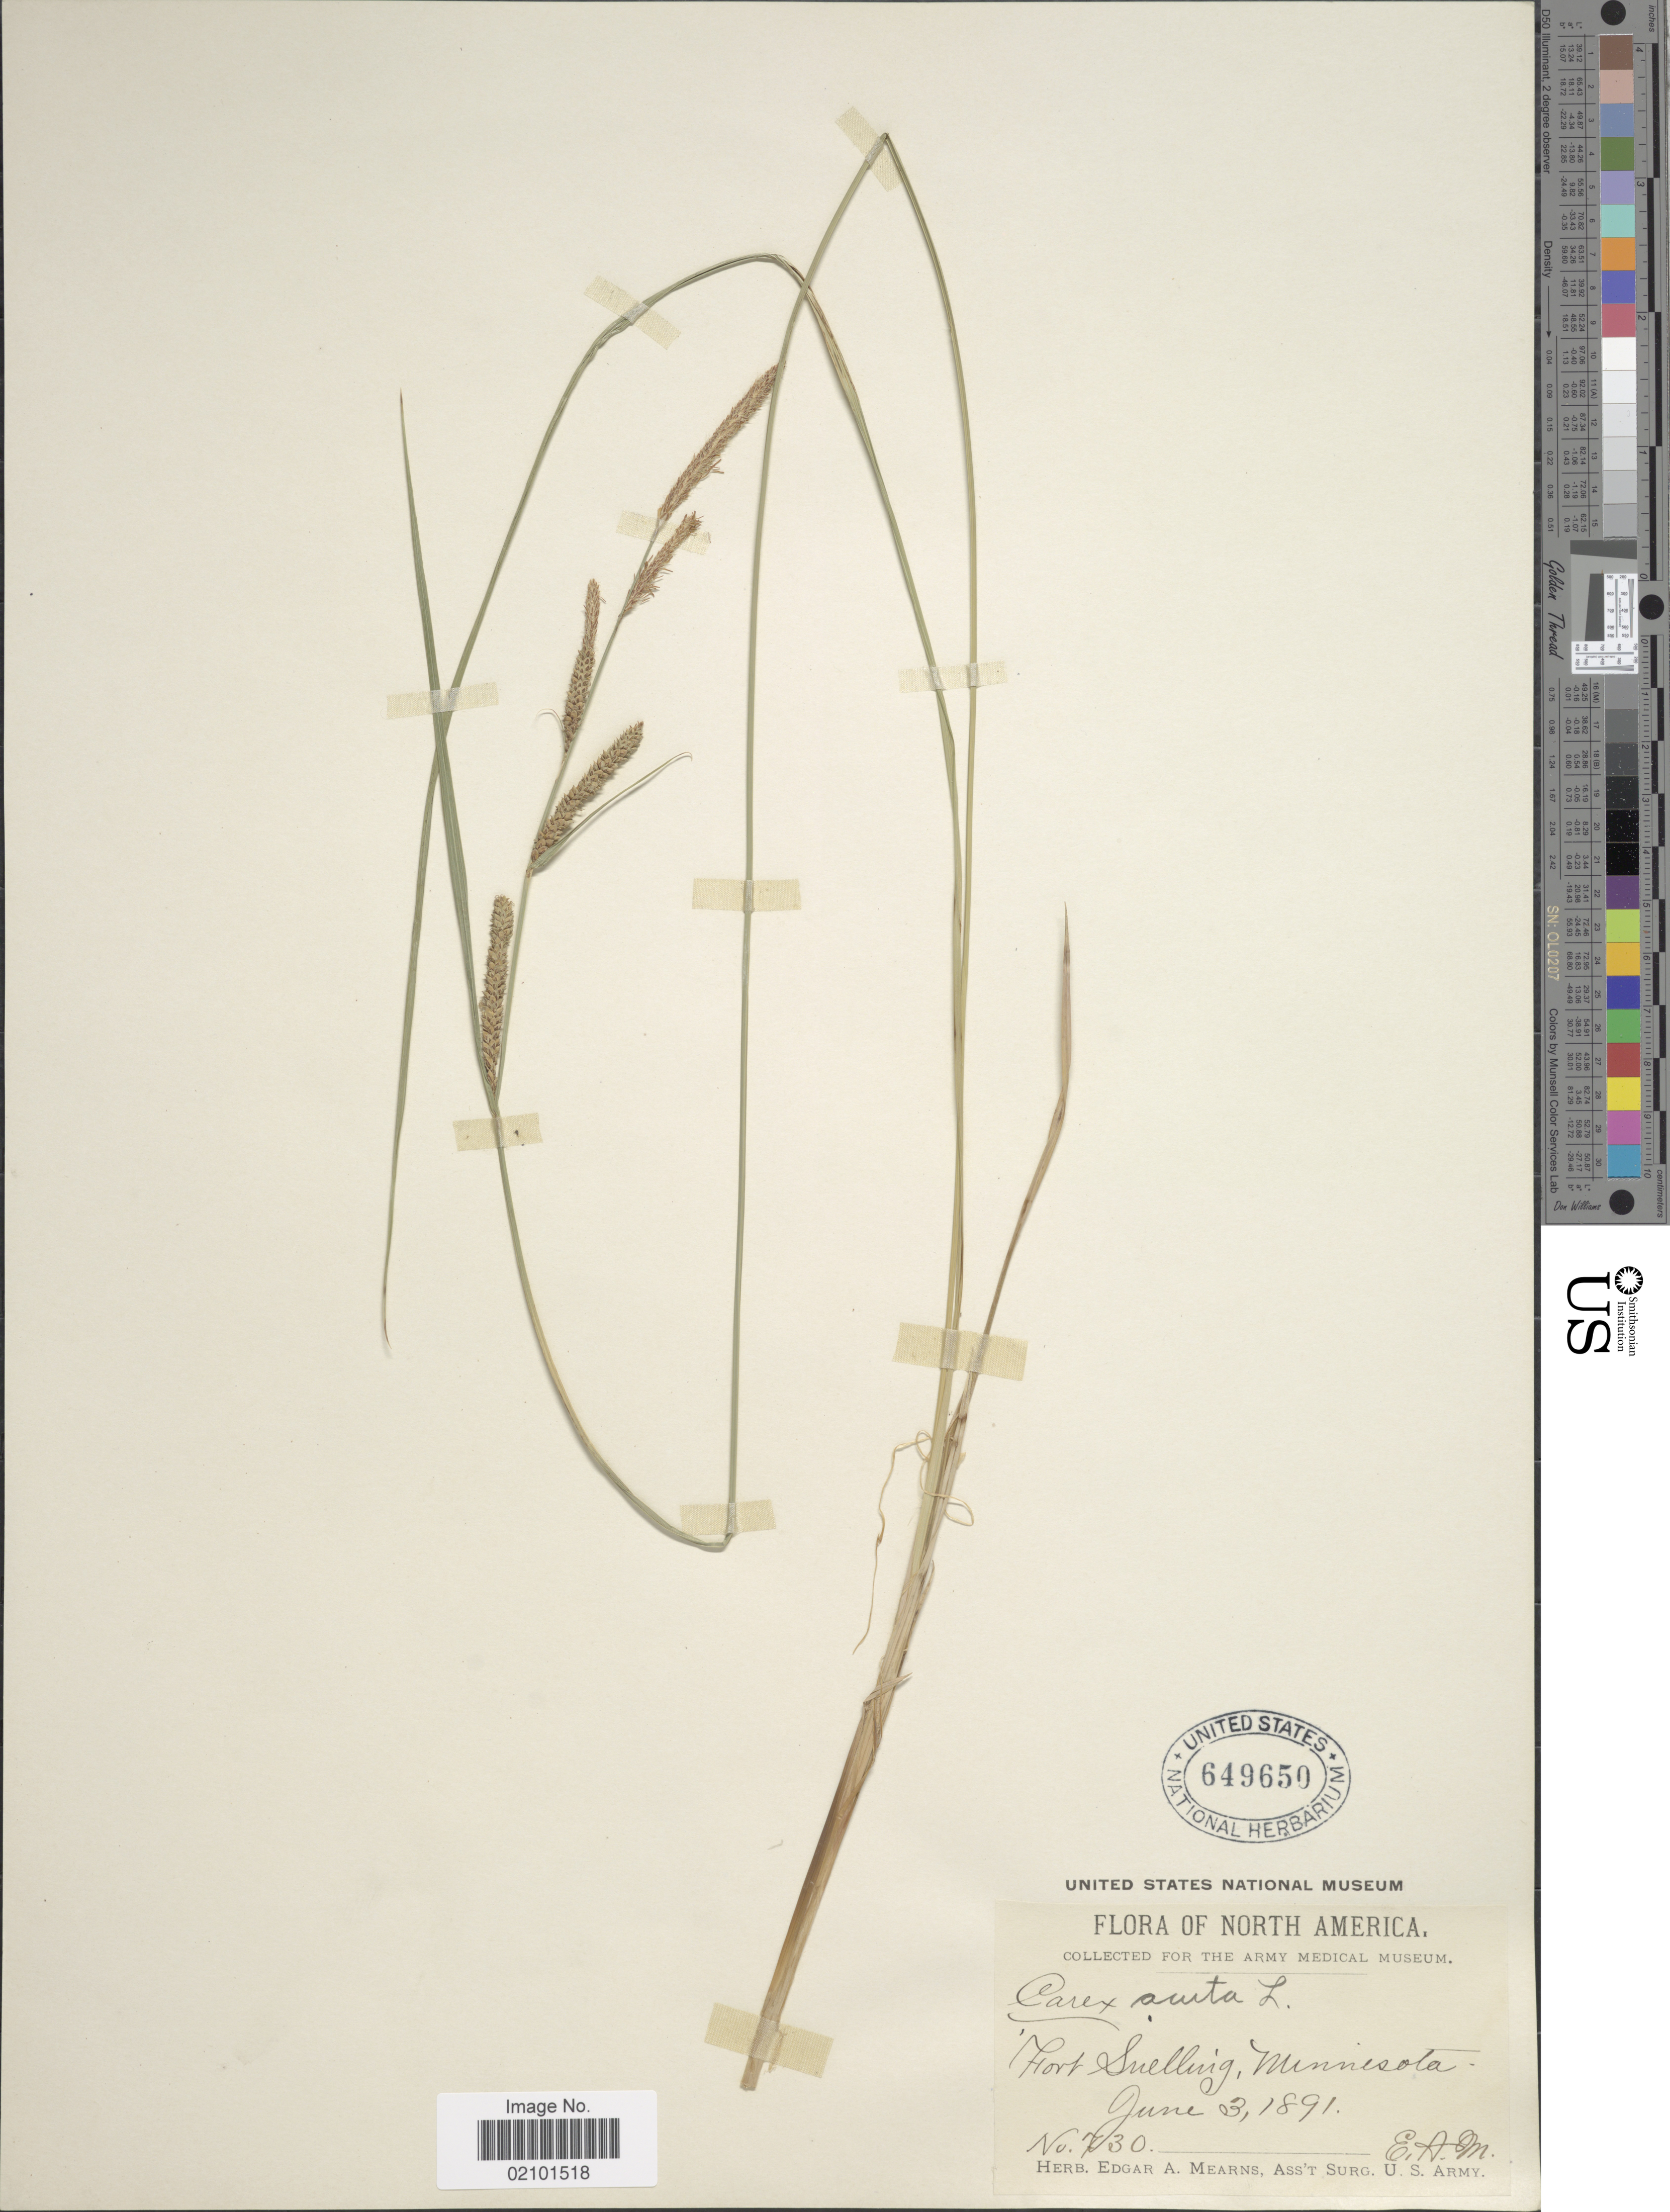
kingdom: Plantae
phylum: Tracheophyta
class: Liliopsida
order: Poales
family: Cyperaceae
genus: Carex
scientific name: Carex acuta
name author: L.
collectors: E. A. Mearns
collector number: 730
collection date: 1891-06-03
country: United States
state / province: Minnesota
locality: Fort Snelling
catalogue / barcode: US 649650